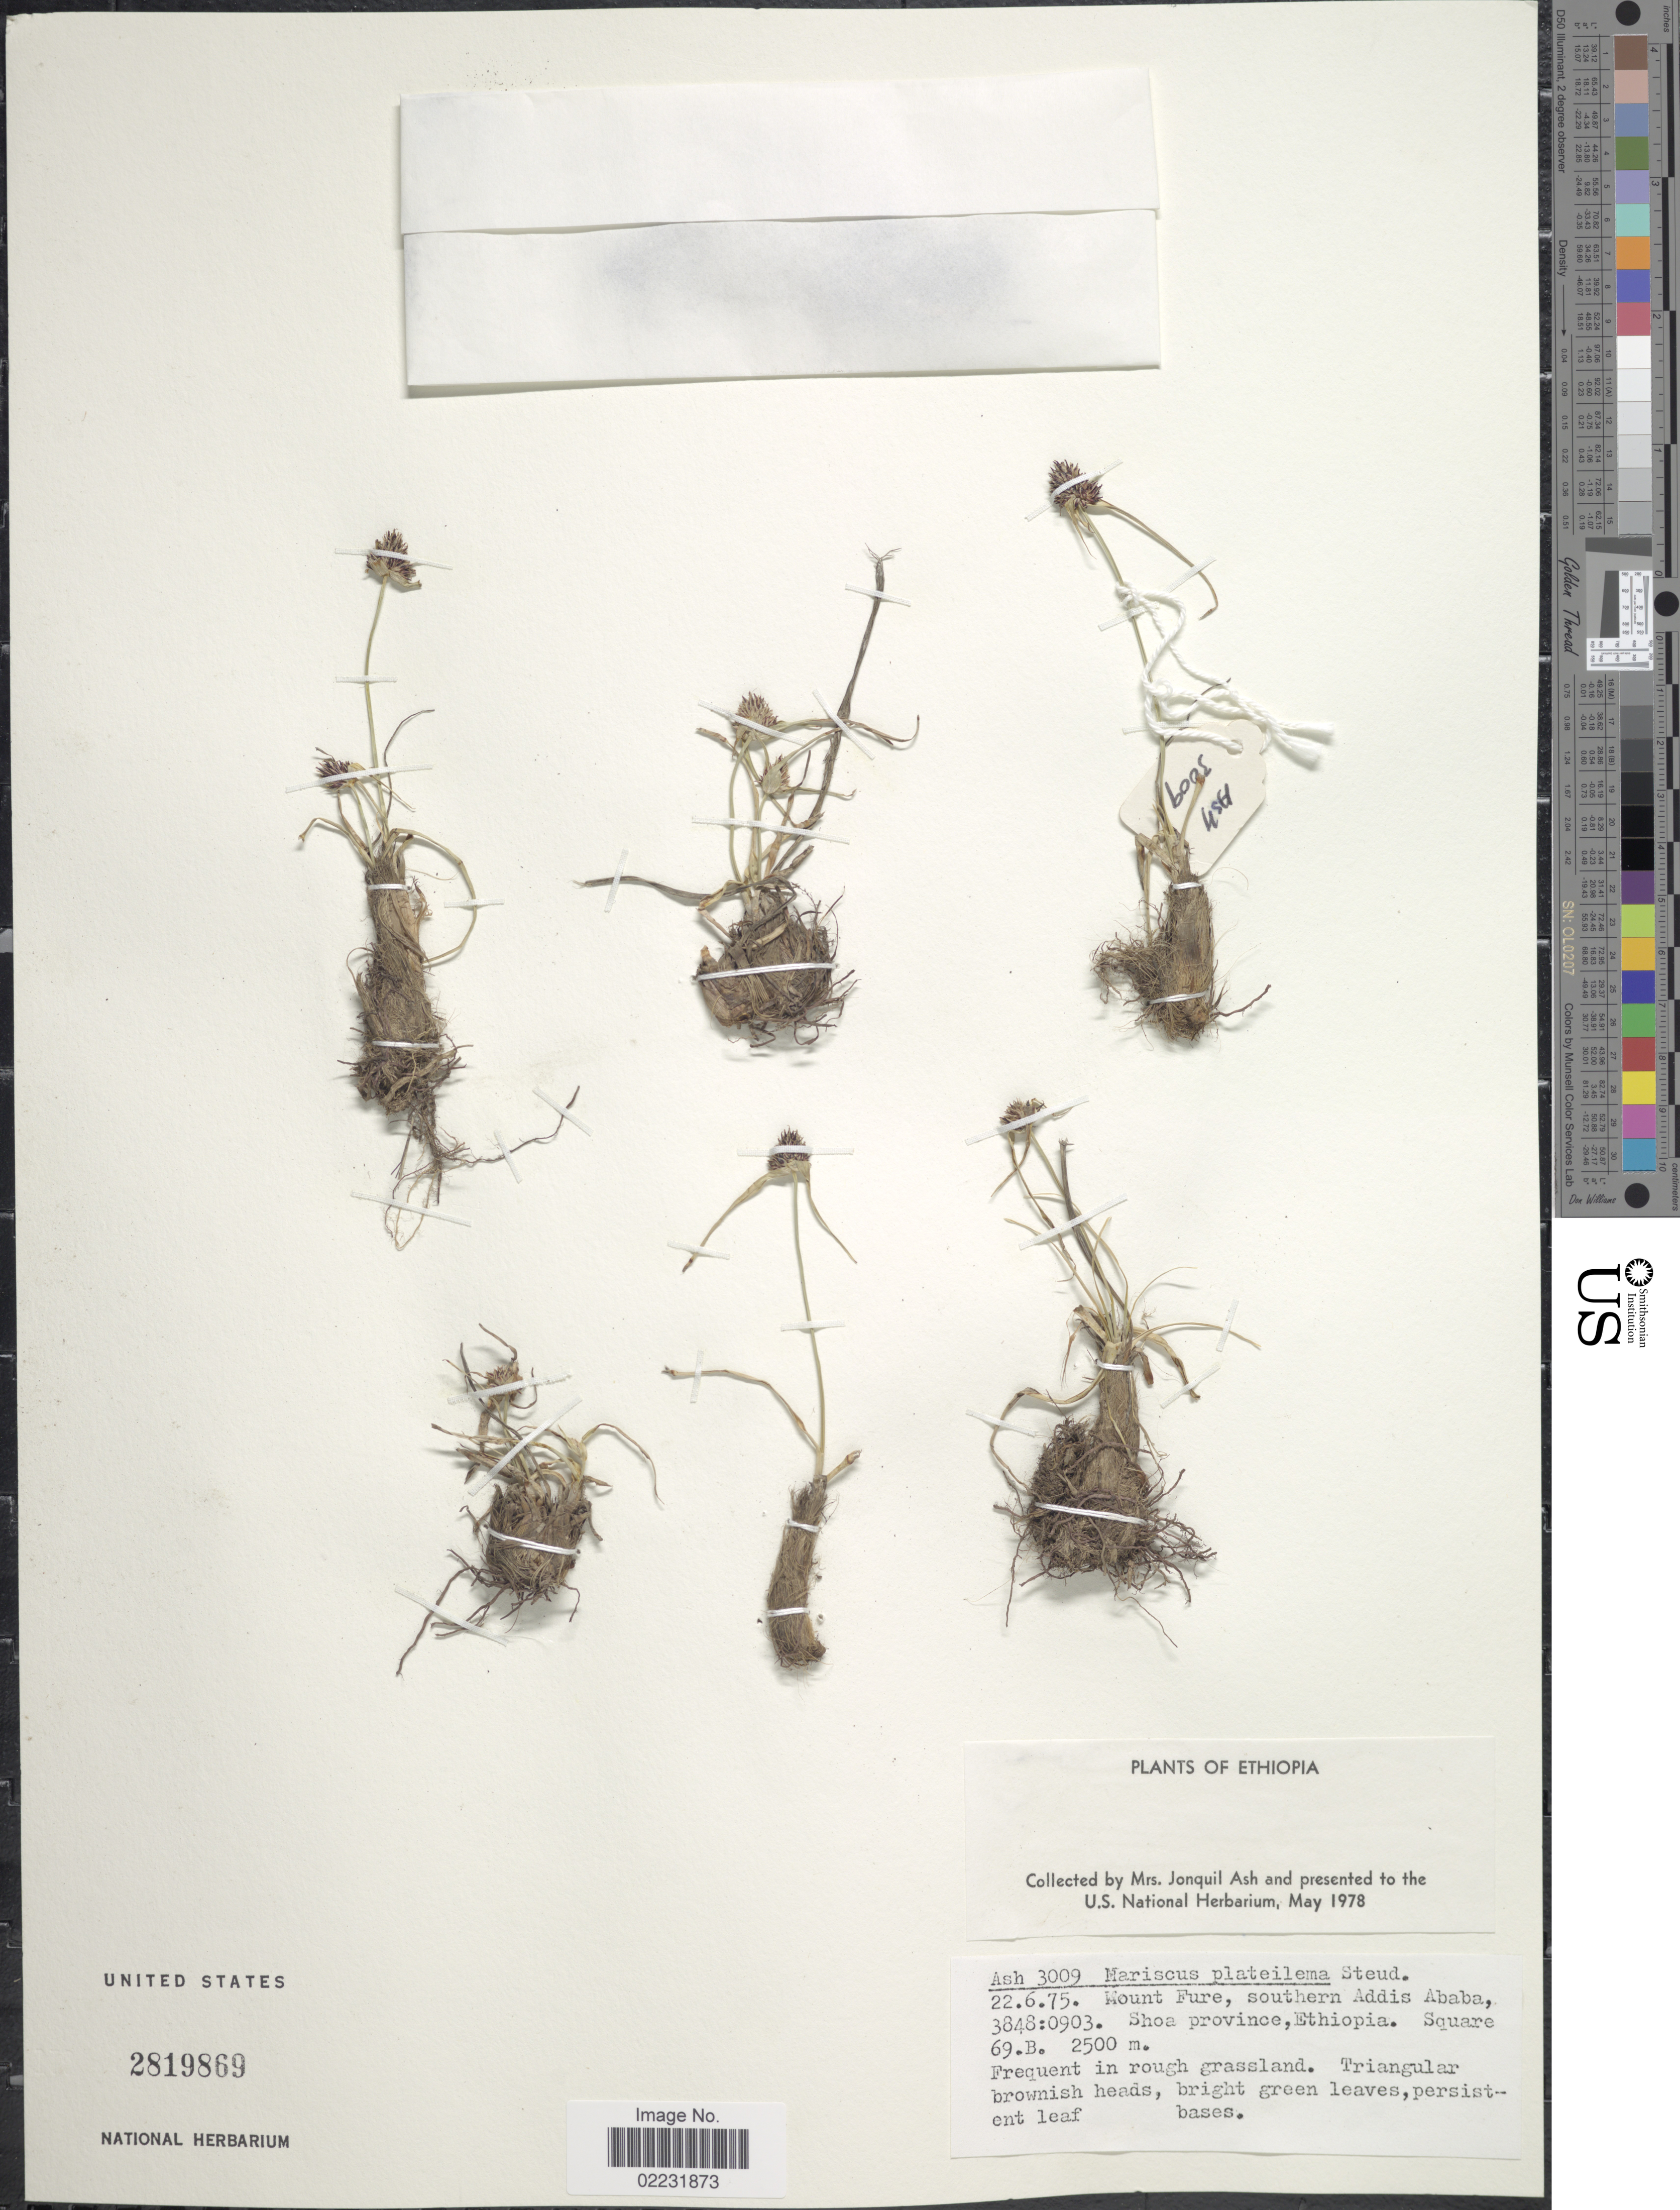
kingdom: Plantae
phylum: Tracheophyta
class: Liliopsida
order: Poales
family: Cyperaceae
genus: Cyperus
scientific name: Cyperus plateilema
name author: (Steud.) Kük.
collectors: J. Ash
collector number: Ash 3009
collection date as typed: Transcribed d/m/y: 22/6/75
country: Ethiopia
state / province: Addis Ababa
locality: Mount Fure, southern Addis Ababa, 3848:0903, Shoa Province, Ethiopia. Square 69.B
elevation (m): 2500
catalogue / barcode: US 2819869